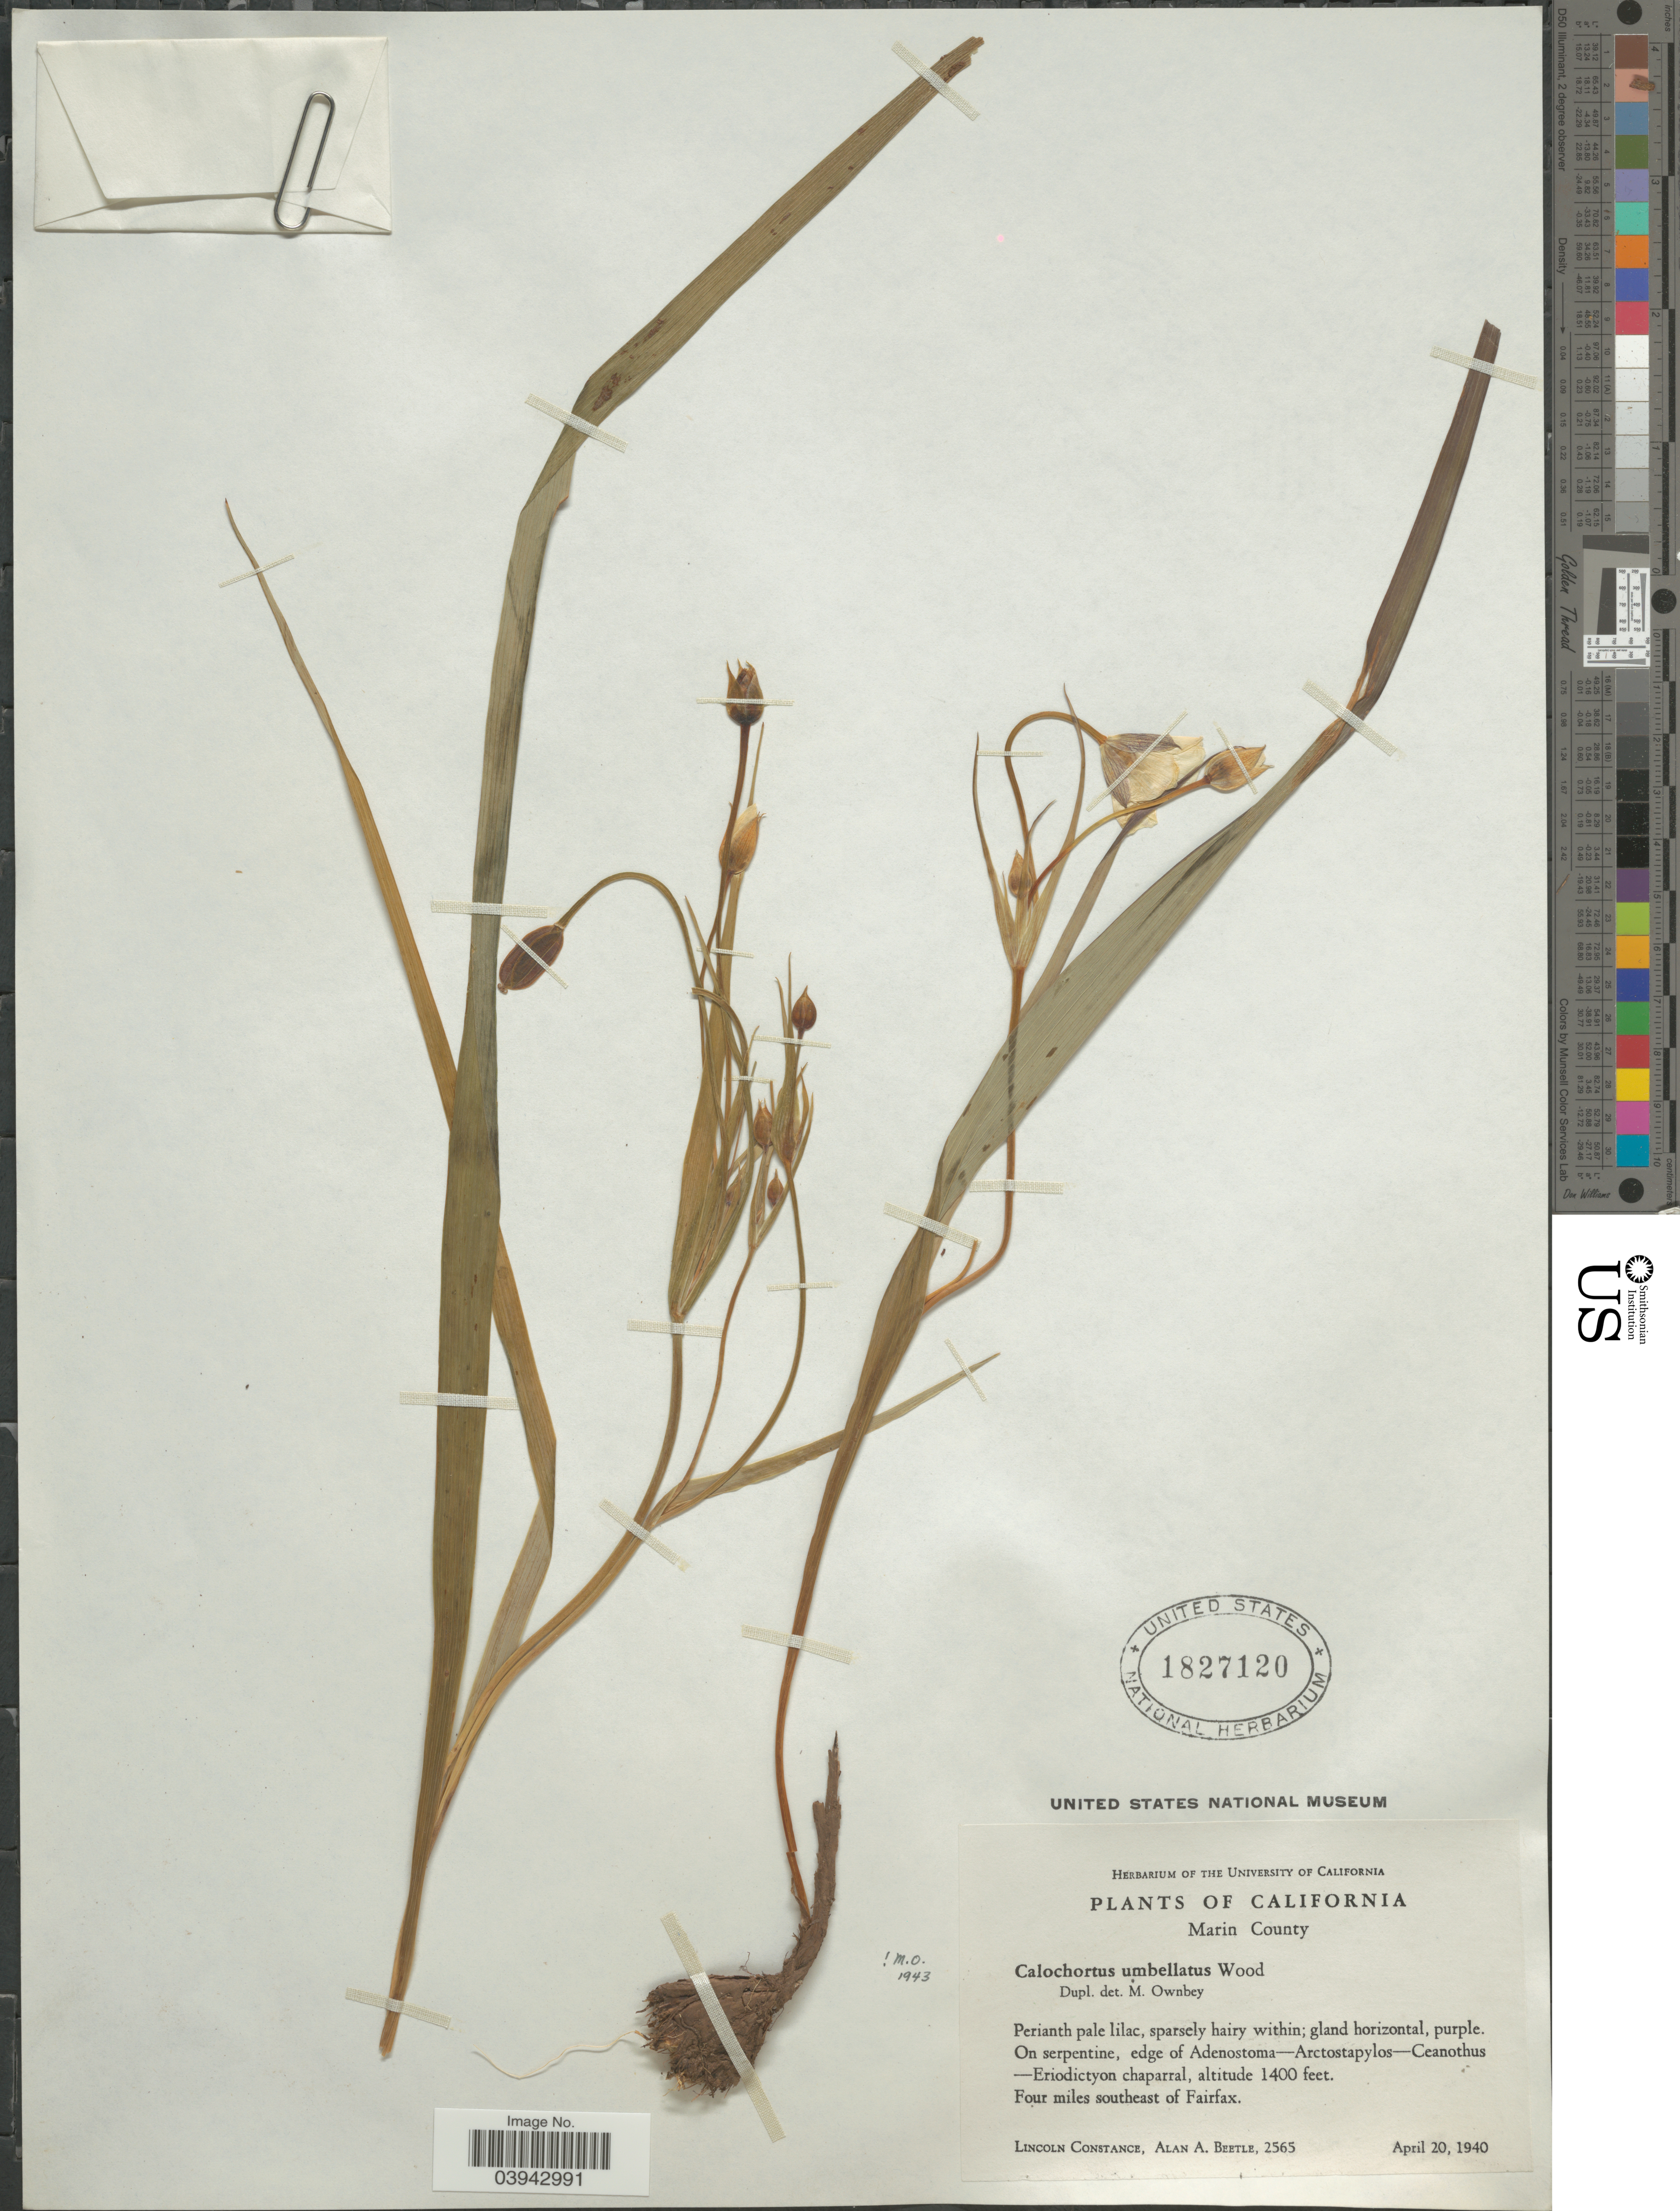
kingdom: Plantae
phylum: Tracheophyta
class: Liliopsida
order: Liliales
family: Liliaceae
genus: Calochortus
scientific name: Calochortus umbellatus A. Nelson, nom. illeg.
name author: A. Nelson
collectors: L. Constance & A. A. Beetle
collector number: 2565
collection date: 1940-04-20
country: United States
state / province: California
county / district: Marin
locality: Marin County. Four miles southeast of Fairfax.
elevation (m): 427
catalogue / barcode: US 1827120